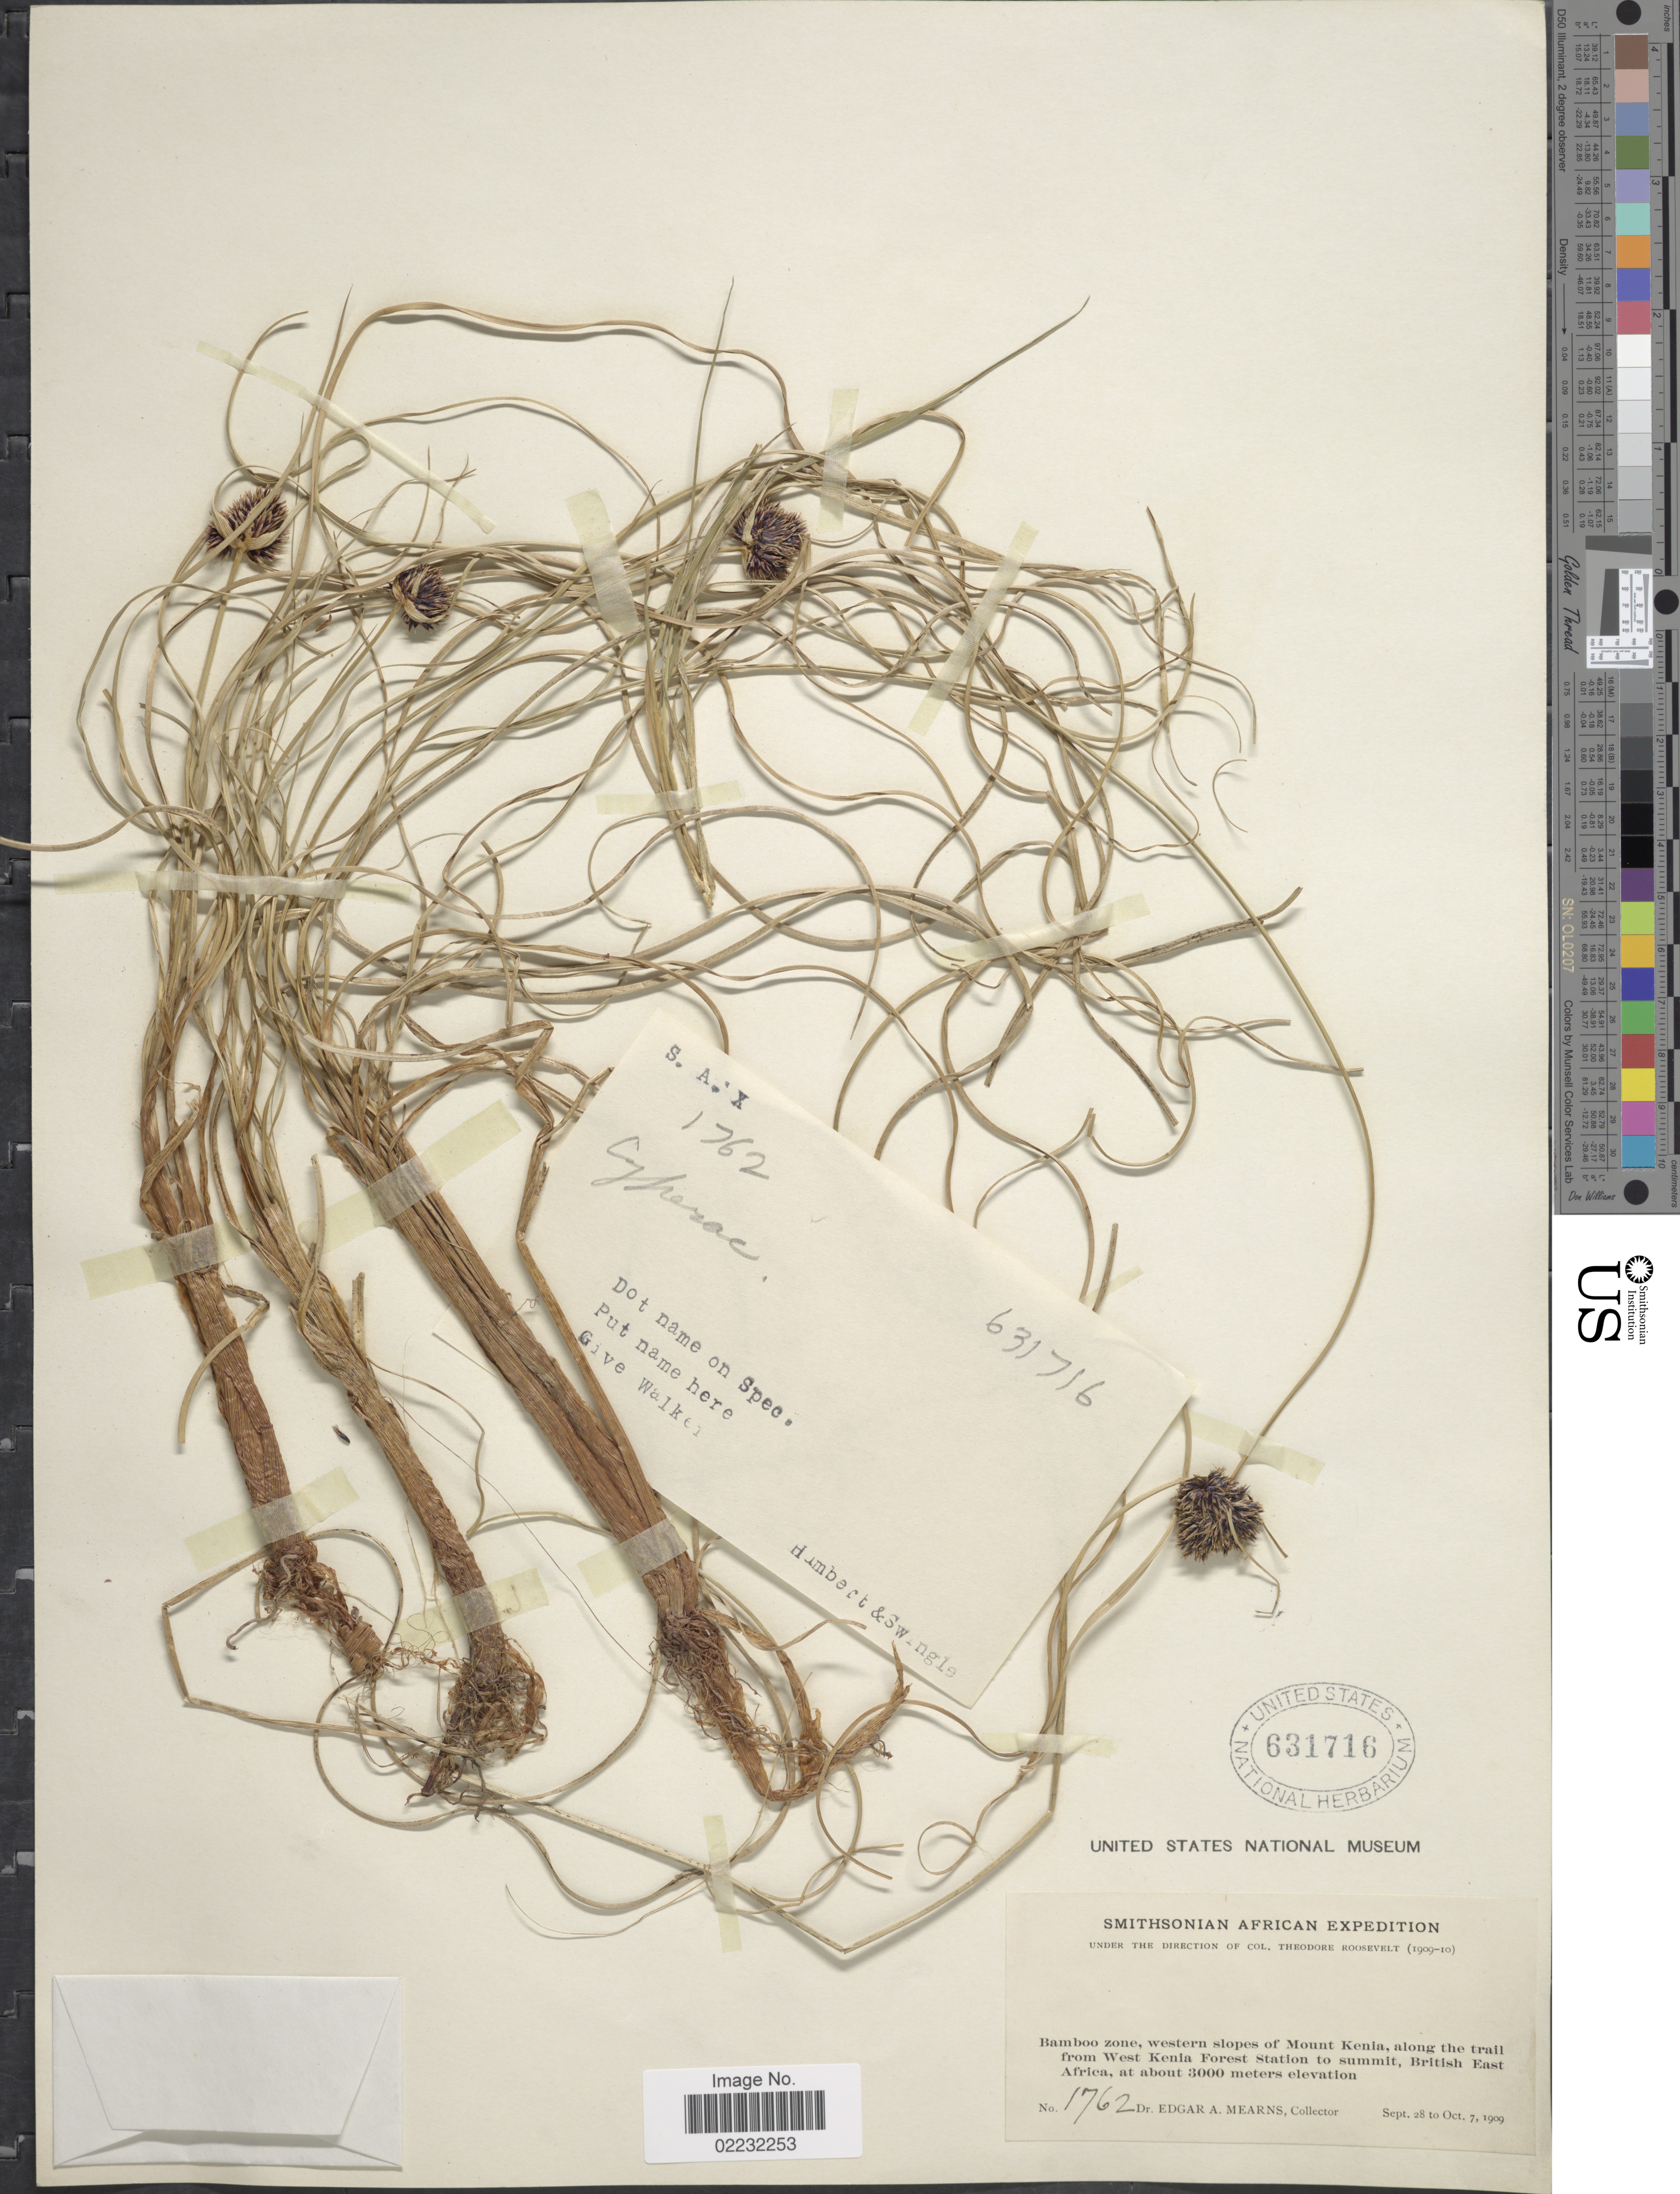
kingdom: Plantae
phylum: Tracheophyta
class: Liliopsida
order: Poales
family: Cyperaceae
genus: Cyperus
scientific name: Cyperus plateilema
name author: (Steud.) Kük.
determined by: Strong, Mark T., (BOT), Smithsonian Institution - National Museum of Natural History (UNITED STATES)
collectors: E. A. Mearns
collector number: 1762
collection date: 1909-09-28/1909-10-07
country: Kenya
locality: Bamboo zone, western slopes of Mount Kenia, along the trail from West Kenia Forest Station to summit, British East Africa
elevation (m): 3000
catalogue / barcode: US 631716